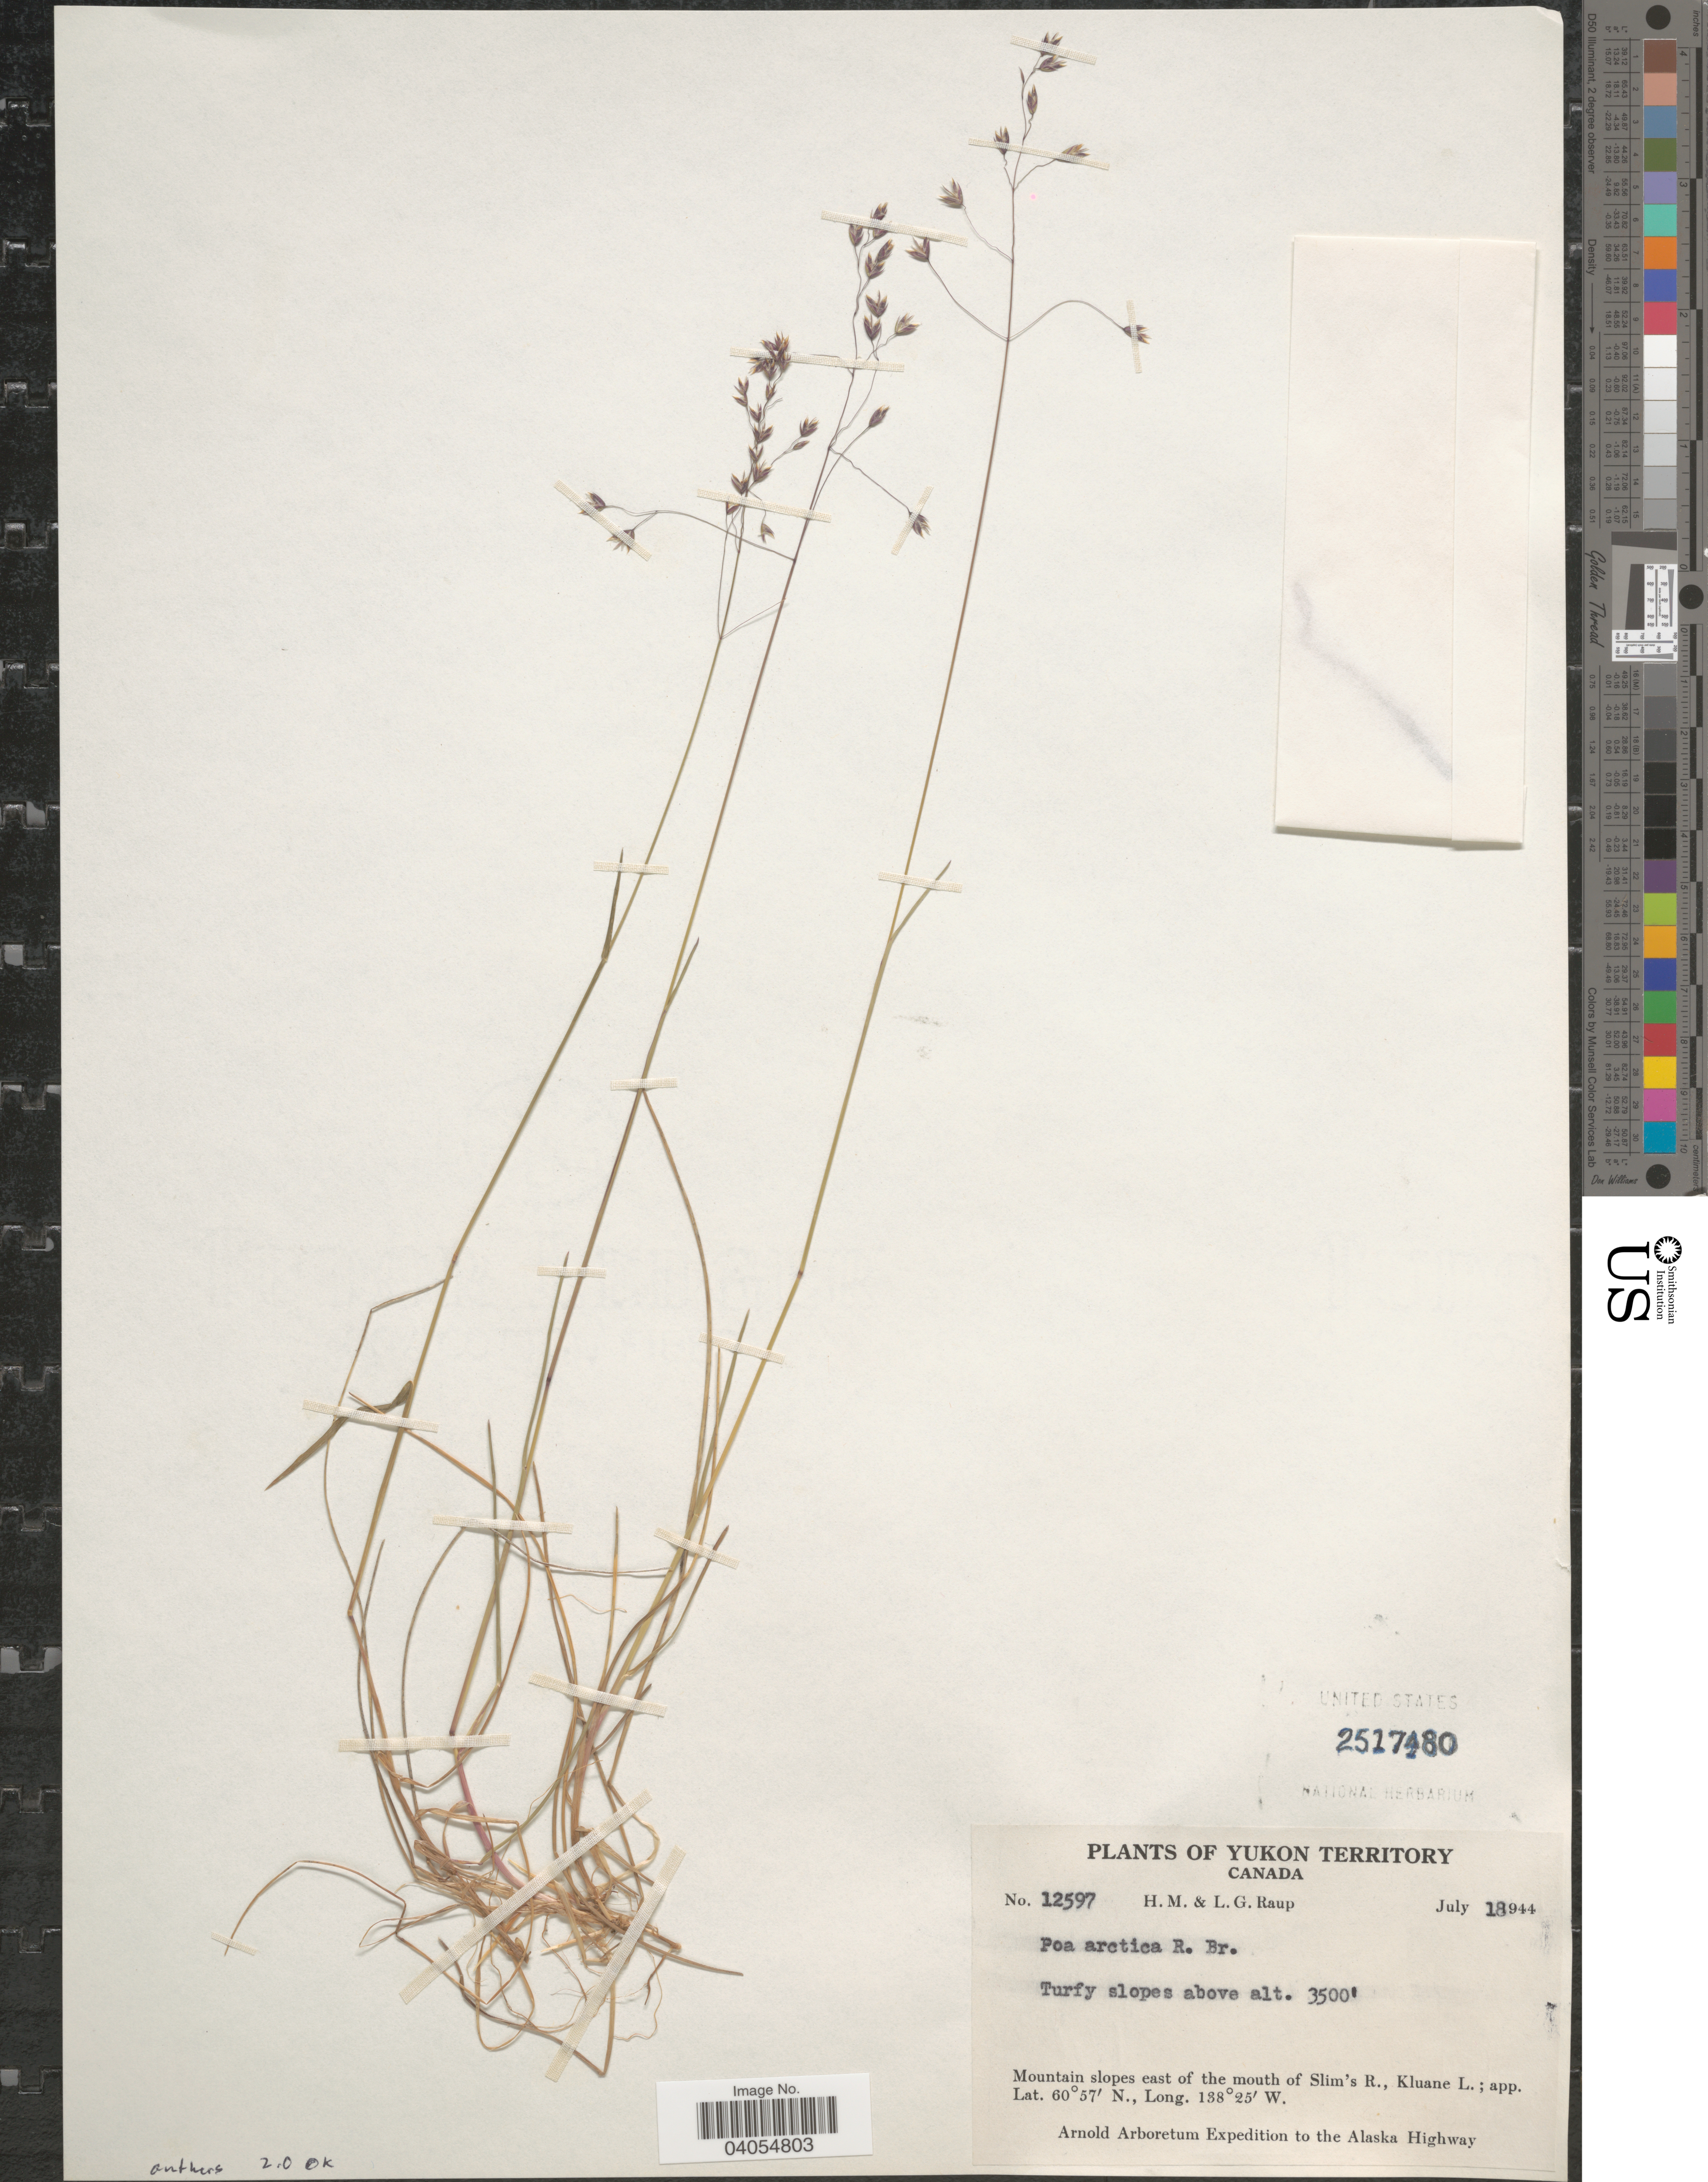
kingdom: Plantae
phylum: Tracheophyta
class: Liliopsida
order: Poales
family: Poaceae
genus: Poa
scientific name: Poa arctica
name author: R. Br.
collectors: H. Raup & L. Raup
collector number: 12597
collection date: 1944-07-18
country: Canada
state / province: Yukon Territory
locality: Mountain slopes east of the mouth of Slim's R., Kluane L. Alaska Highway.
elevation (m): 1067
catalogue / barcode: US 2517480